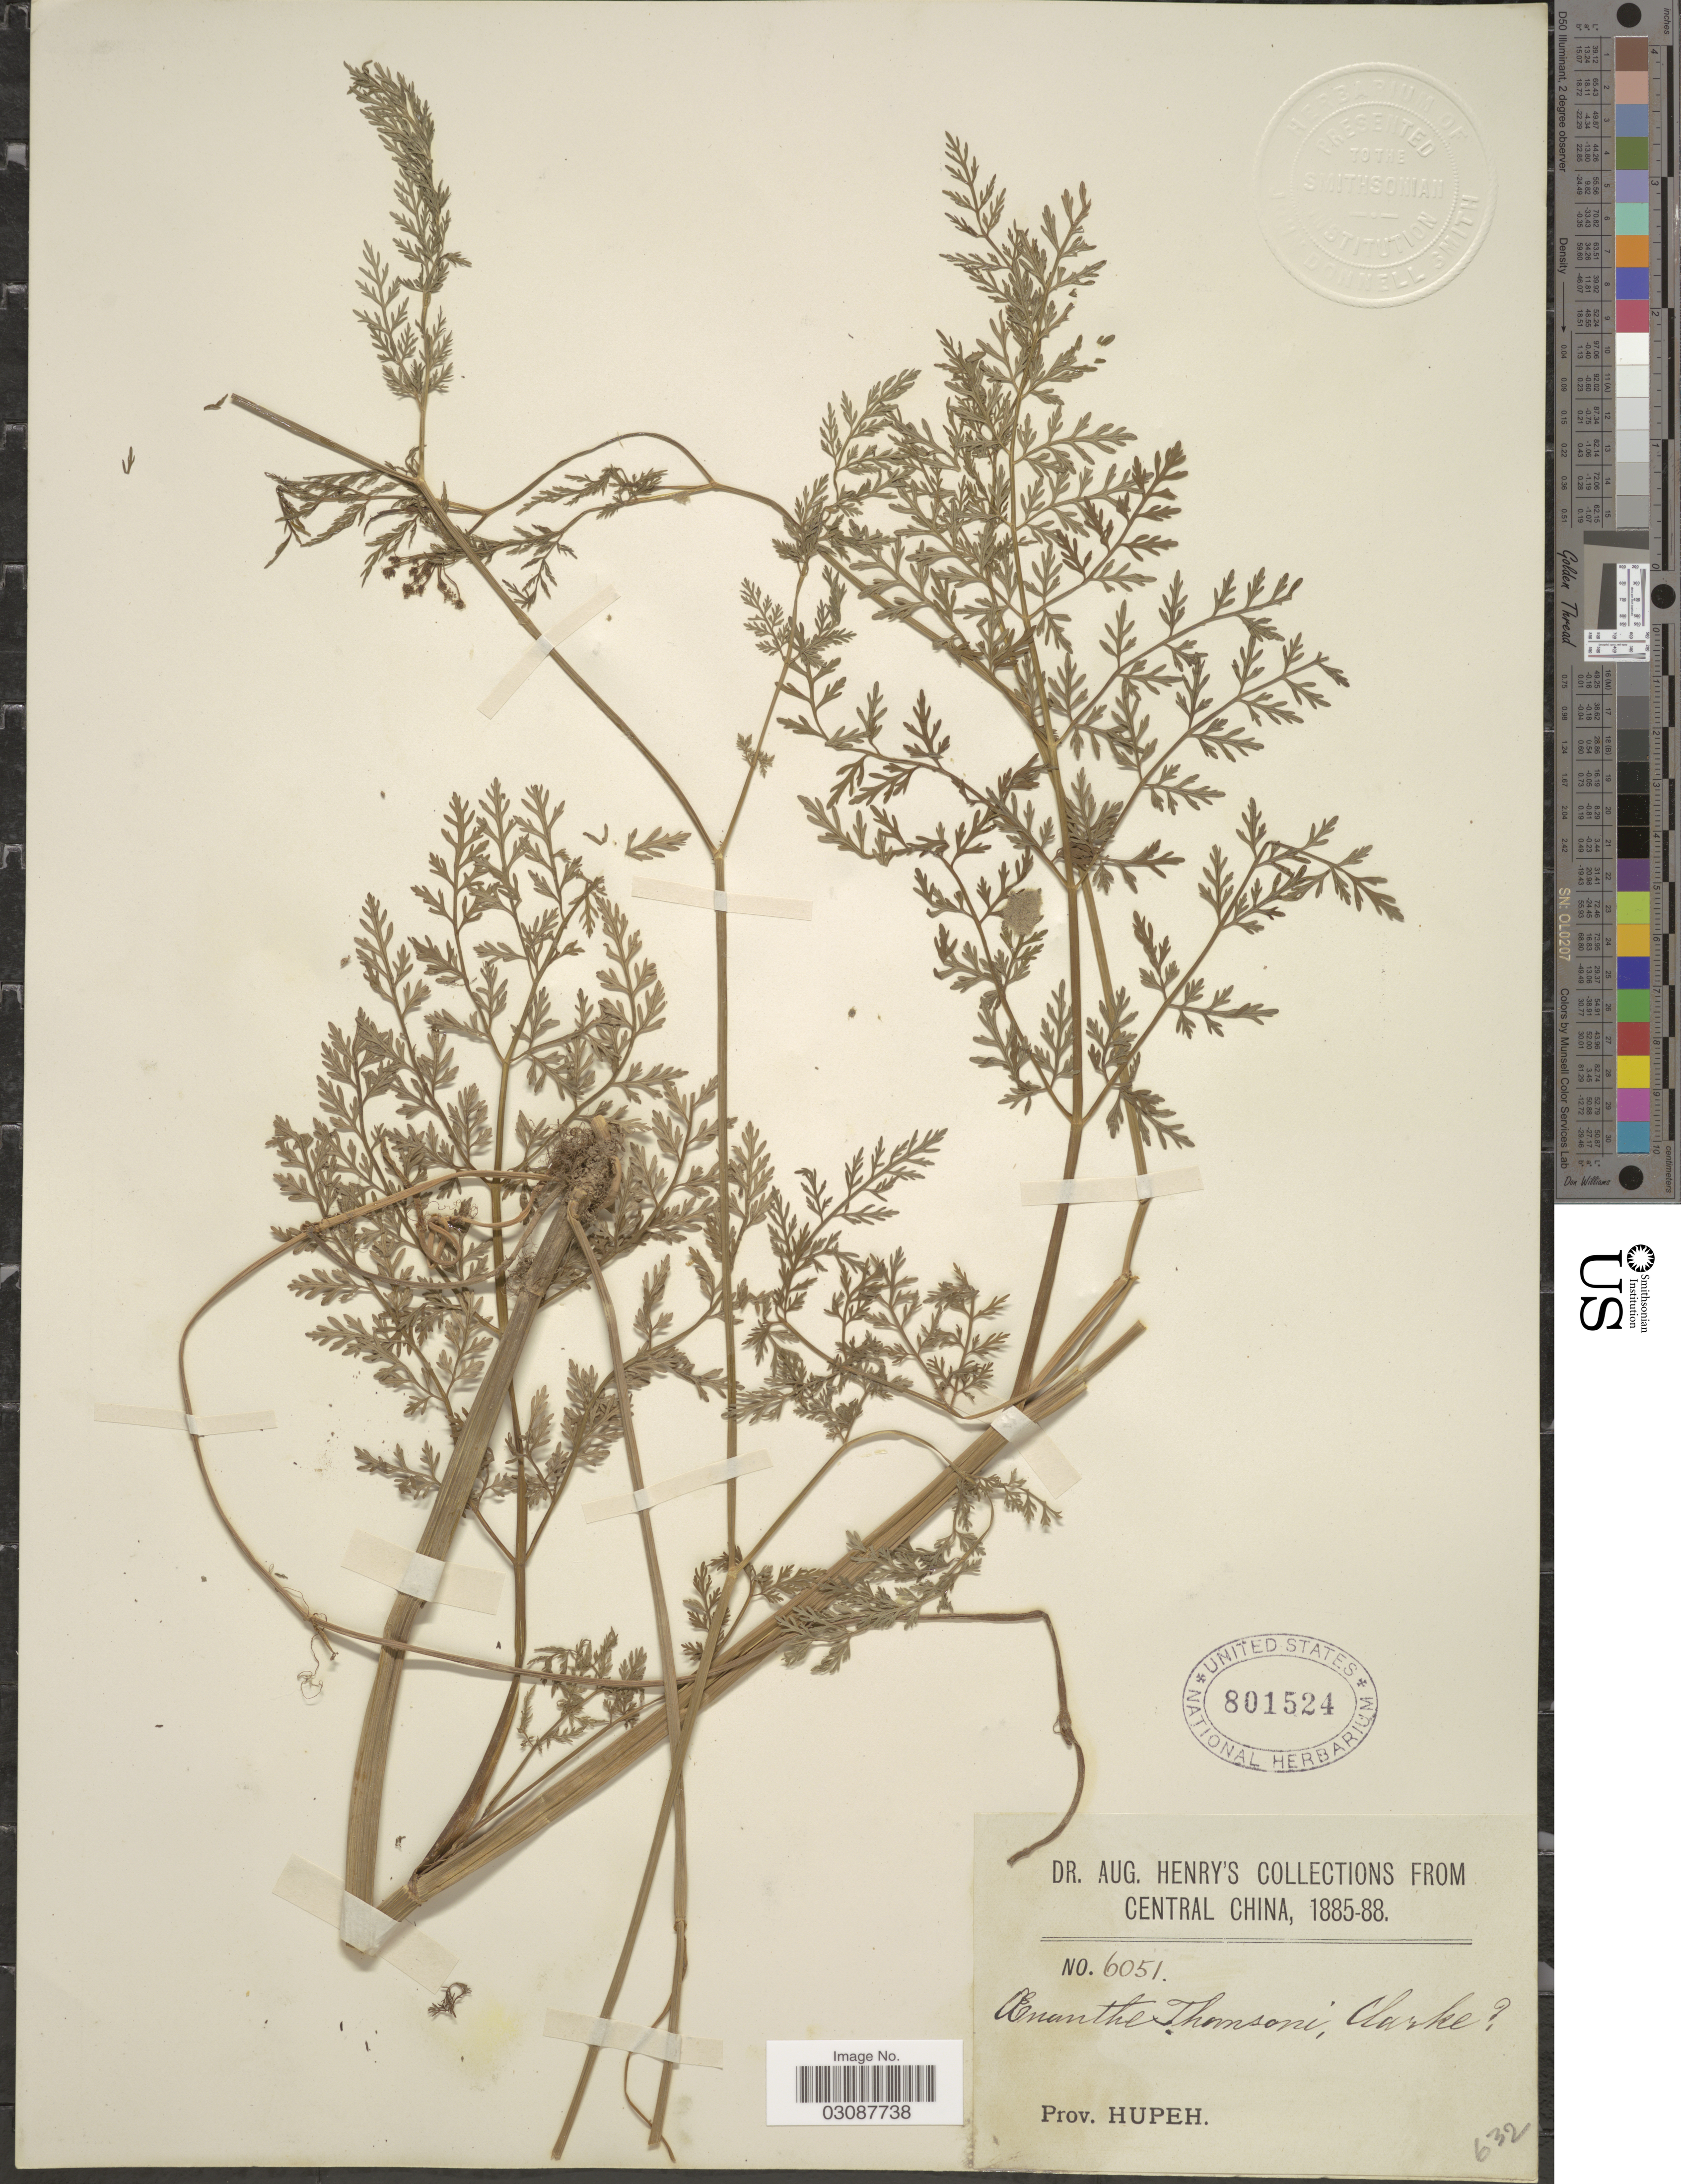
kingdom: Plantae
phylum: Tracheophyta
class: Magnoliopsida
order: Apiales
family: Apiaceae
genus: Oenanthe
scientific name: Oenanthe thomsonii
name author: C.B. Clarke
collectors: A. Henry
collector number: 6051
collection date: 1885/1888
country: China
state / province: Hubei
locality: Central China, Prov. Hupeh.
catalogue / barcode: US 801524